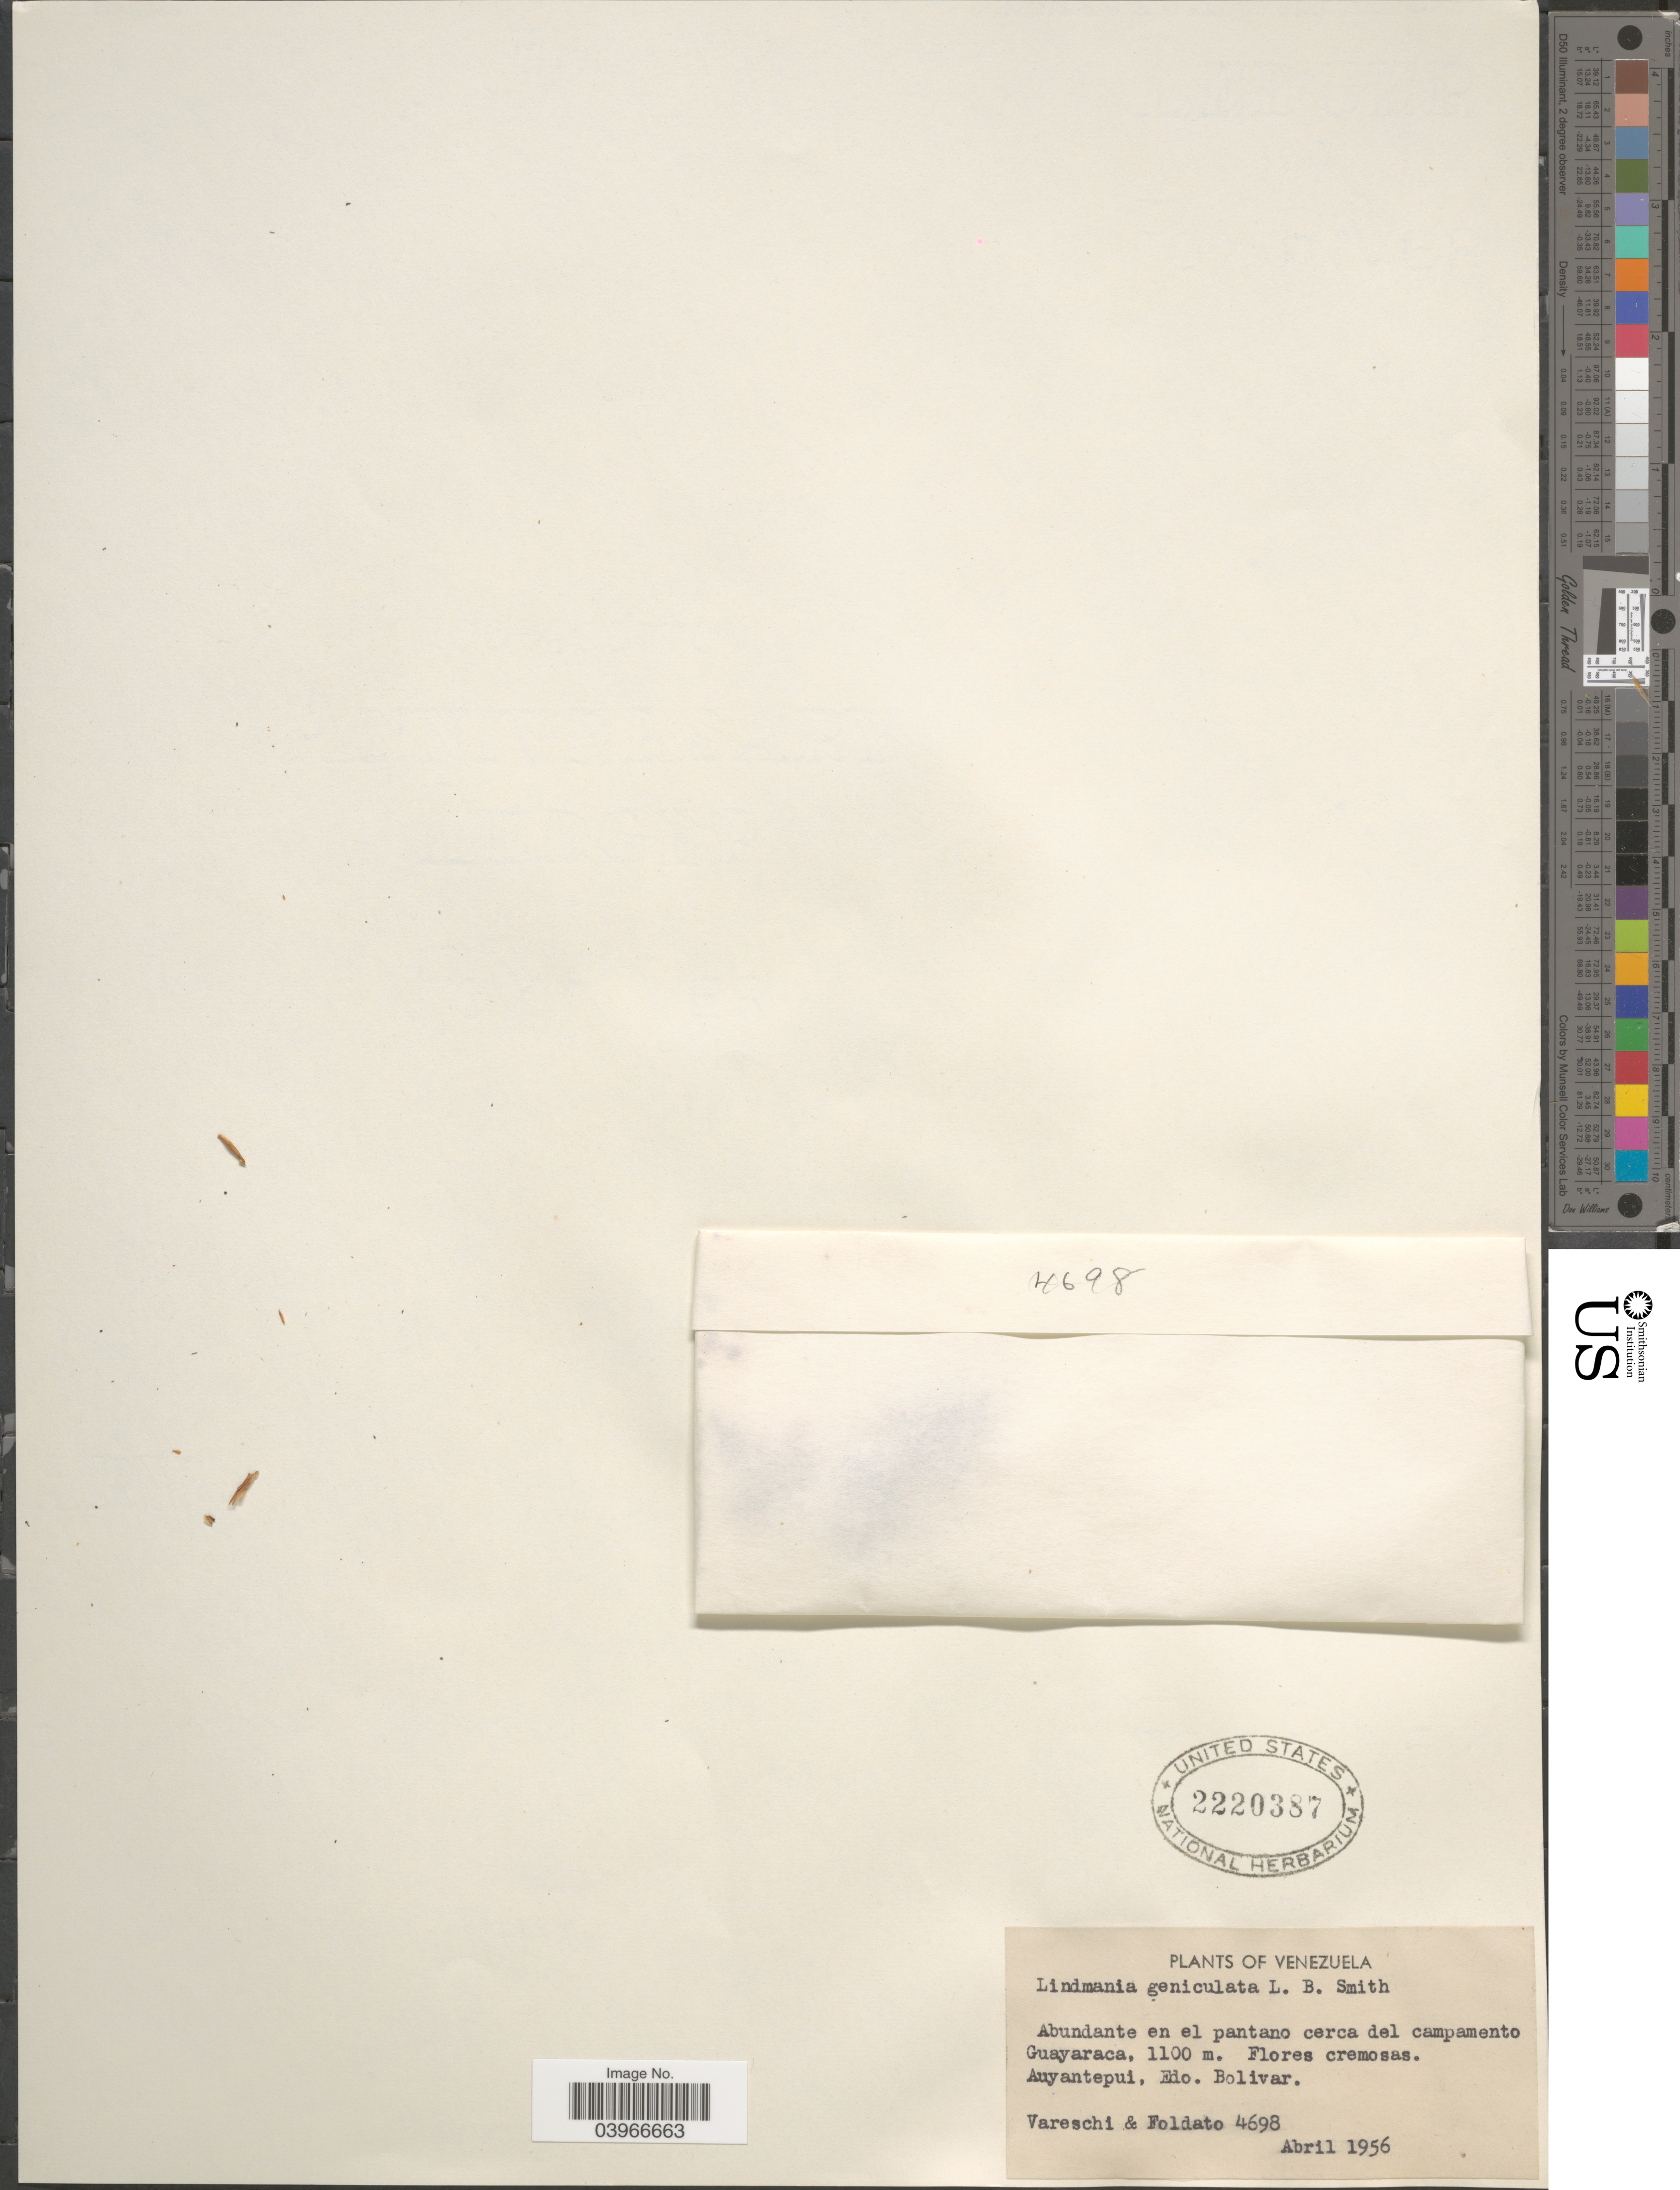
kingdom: Plantae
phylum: Tracheophyta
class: Liliopsida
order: Poales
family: Bromeliaceae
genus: Lindmania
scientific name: Lindmania geniculata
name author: L.B. Sm.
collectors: -. Vareschi & Foldato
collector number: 4698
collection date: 1956-04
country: Venezuela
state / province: Bolivar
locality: Abundante en el pantano cerca del campamento Guayaraca. Auyantepui.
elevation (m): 1100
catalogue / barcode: US 2220387